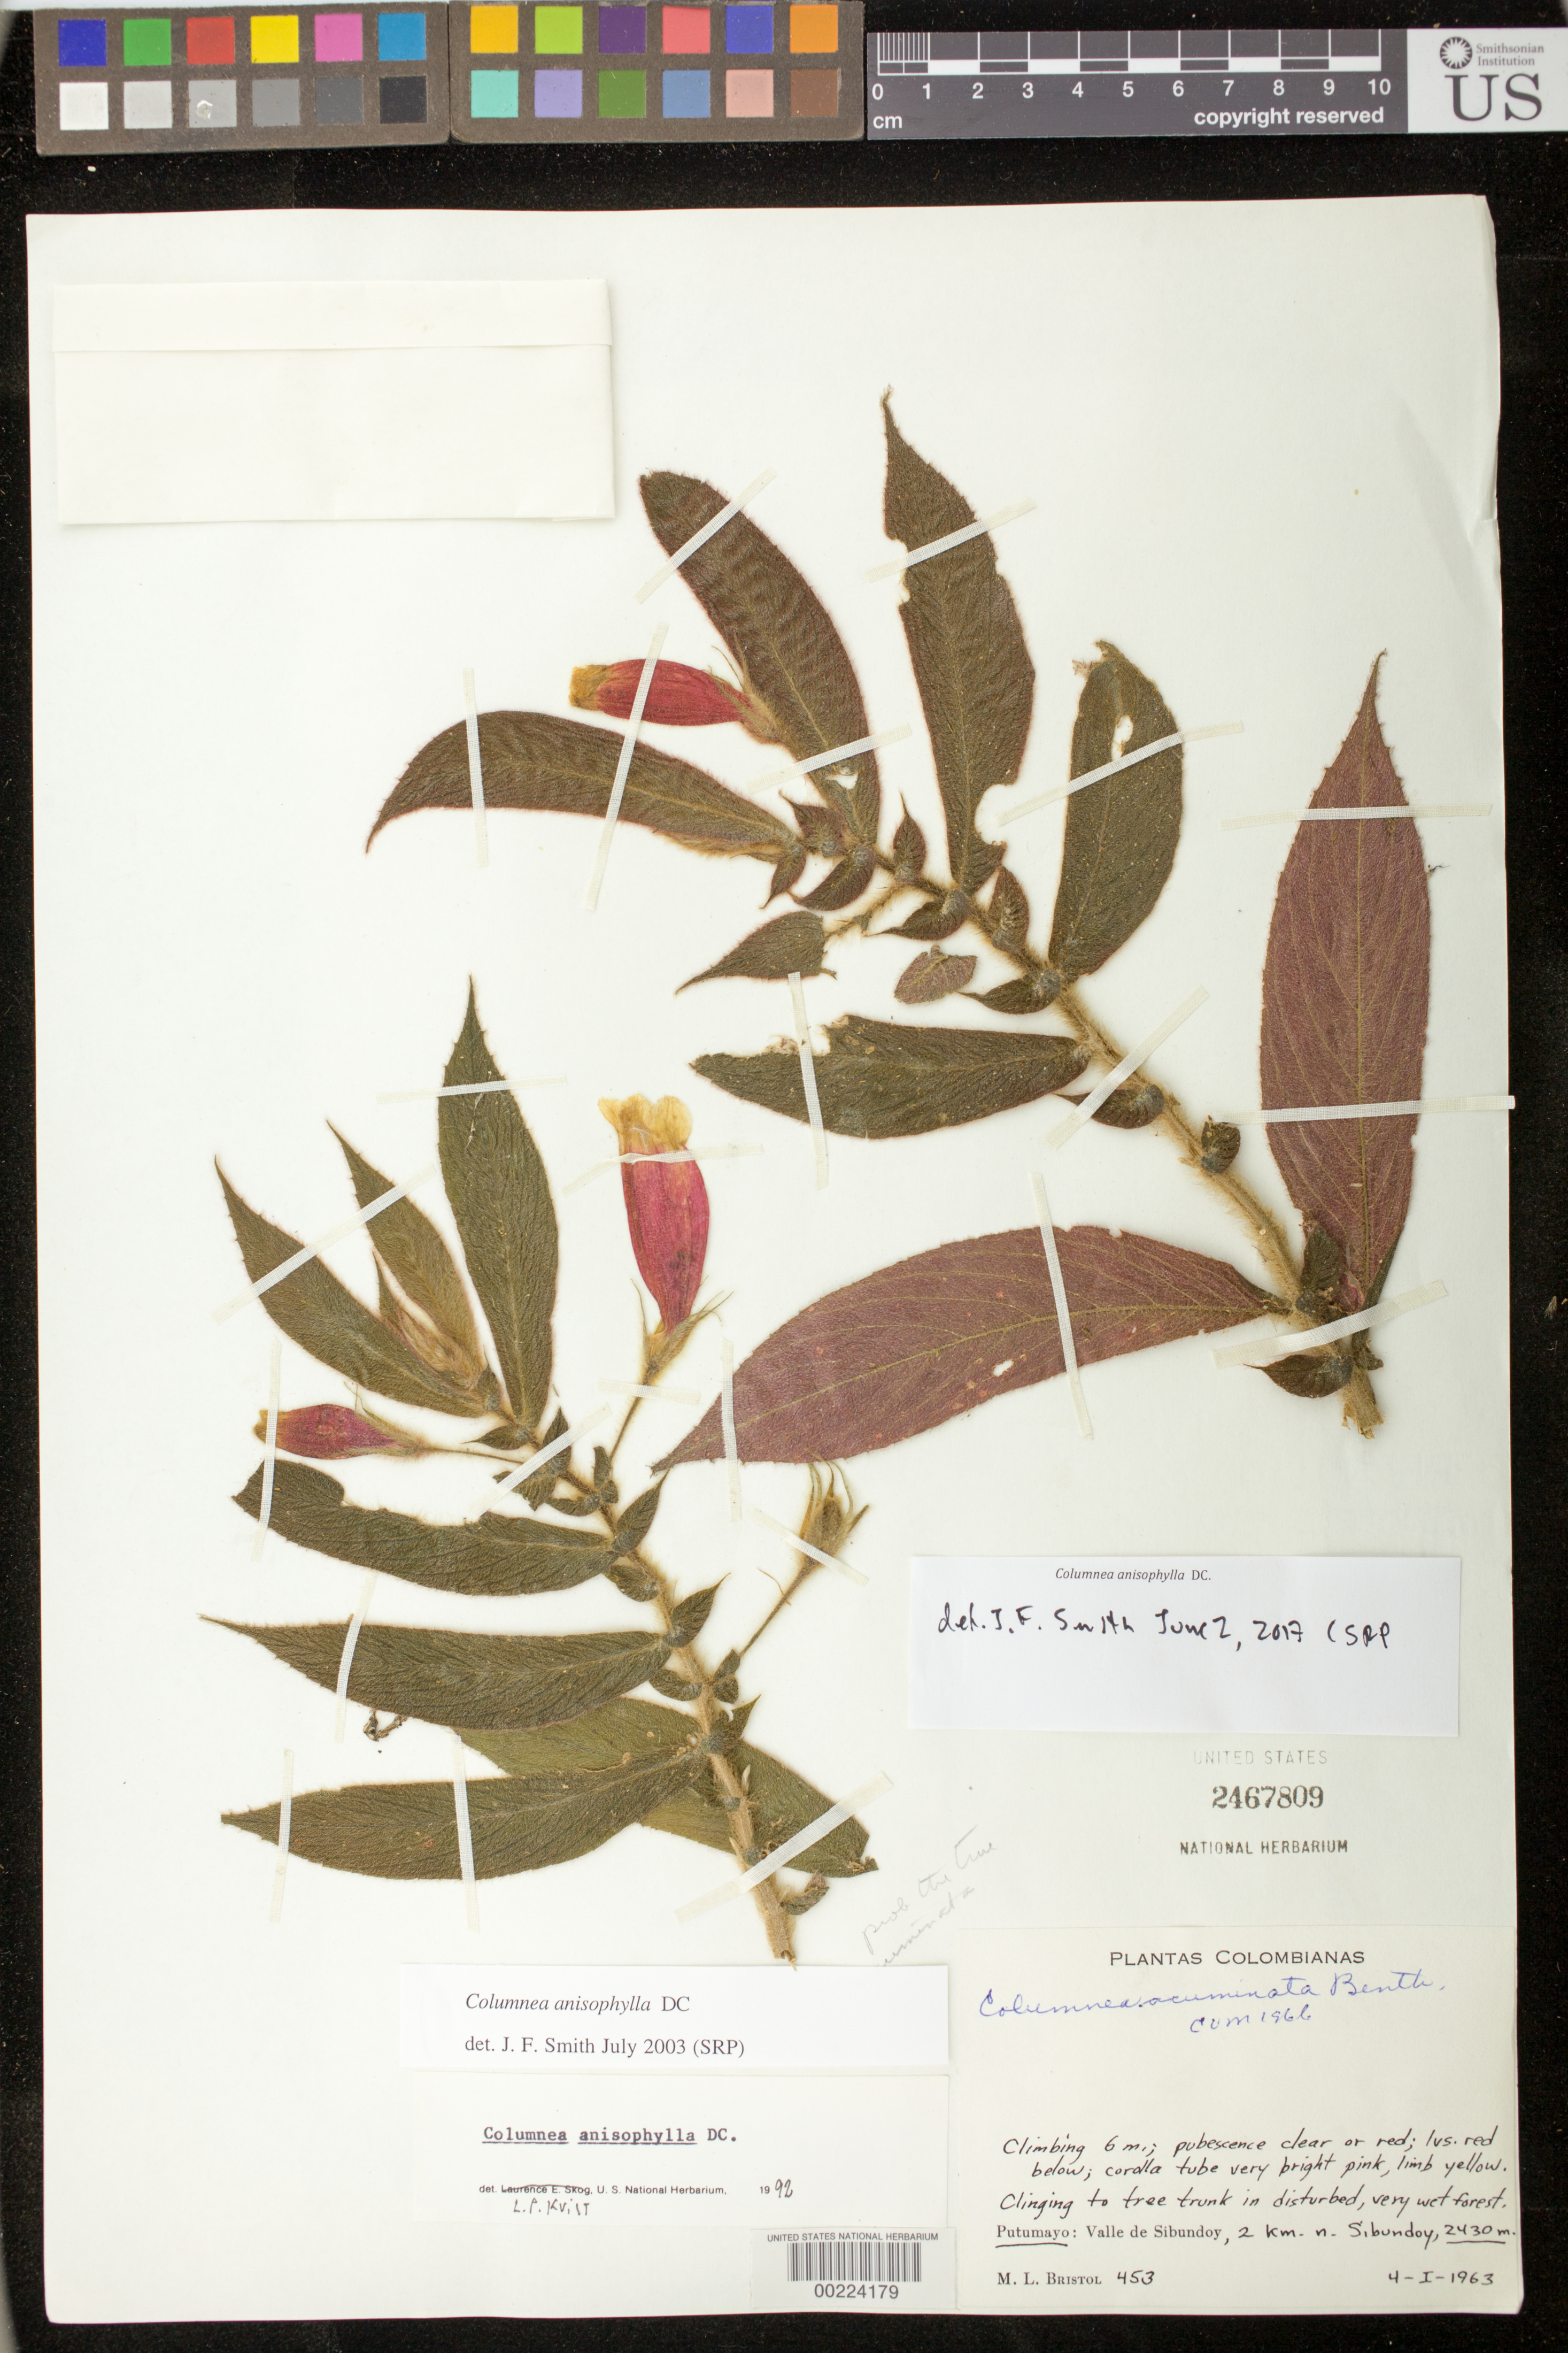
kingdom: Plantae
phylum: Tracheophyta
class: Magnoliopsida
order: Lamiales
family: Gesneriaceae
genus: Columnea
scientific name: Columnea anisophylla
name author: DC.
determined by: Smith, J. F.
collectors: M. L. Bristol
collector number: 453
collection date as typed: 04 Jan 1963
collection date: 1963-01-04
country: Colombia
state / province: Putumayo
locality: Valley of Sibundoy, 2 km N Sibundoy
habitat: Clinging to tree trunk in disturbed, very wet forest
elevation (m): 2430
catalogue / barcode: US 2467809